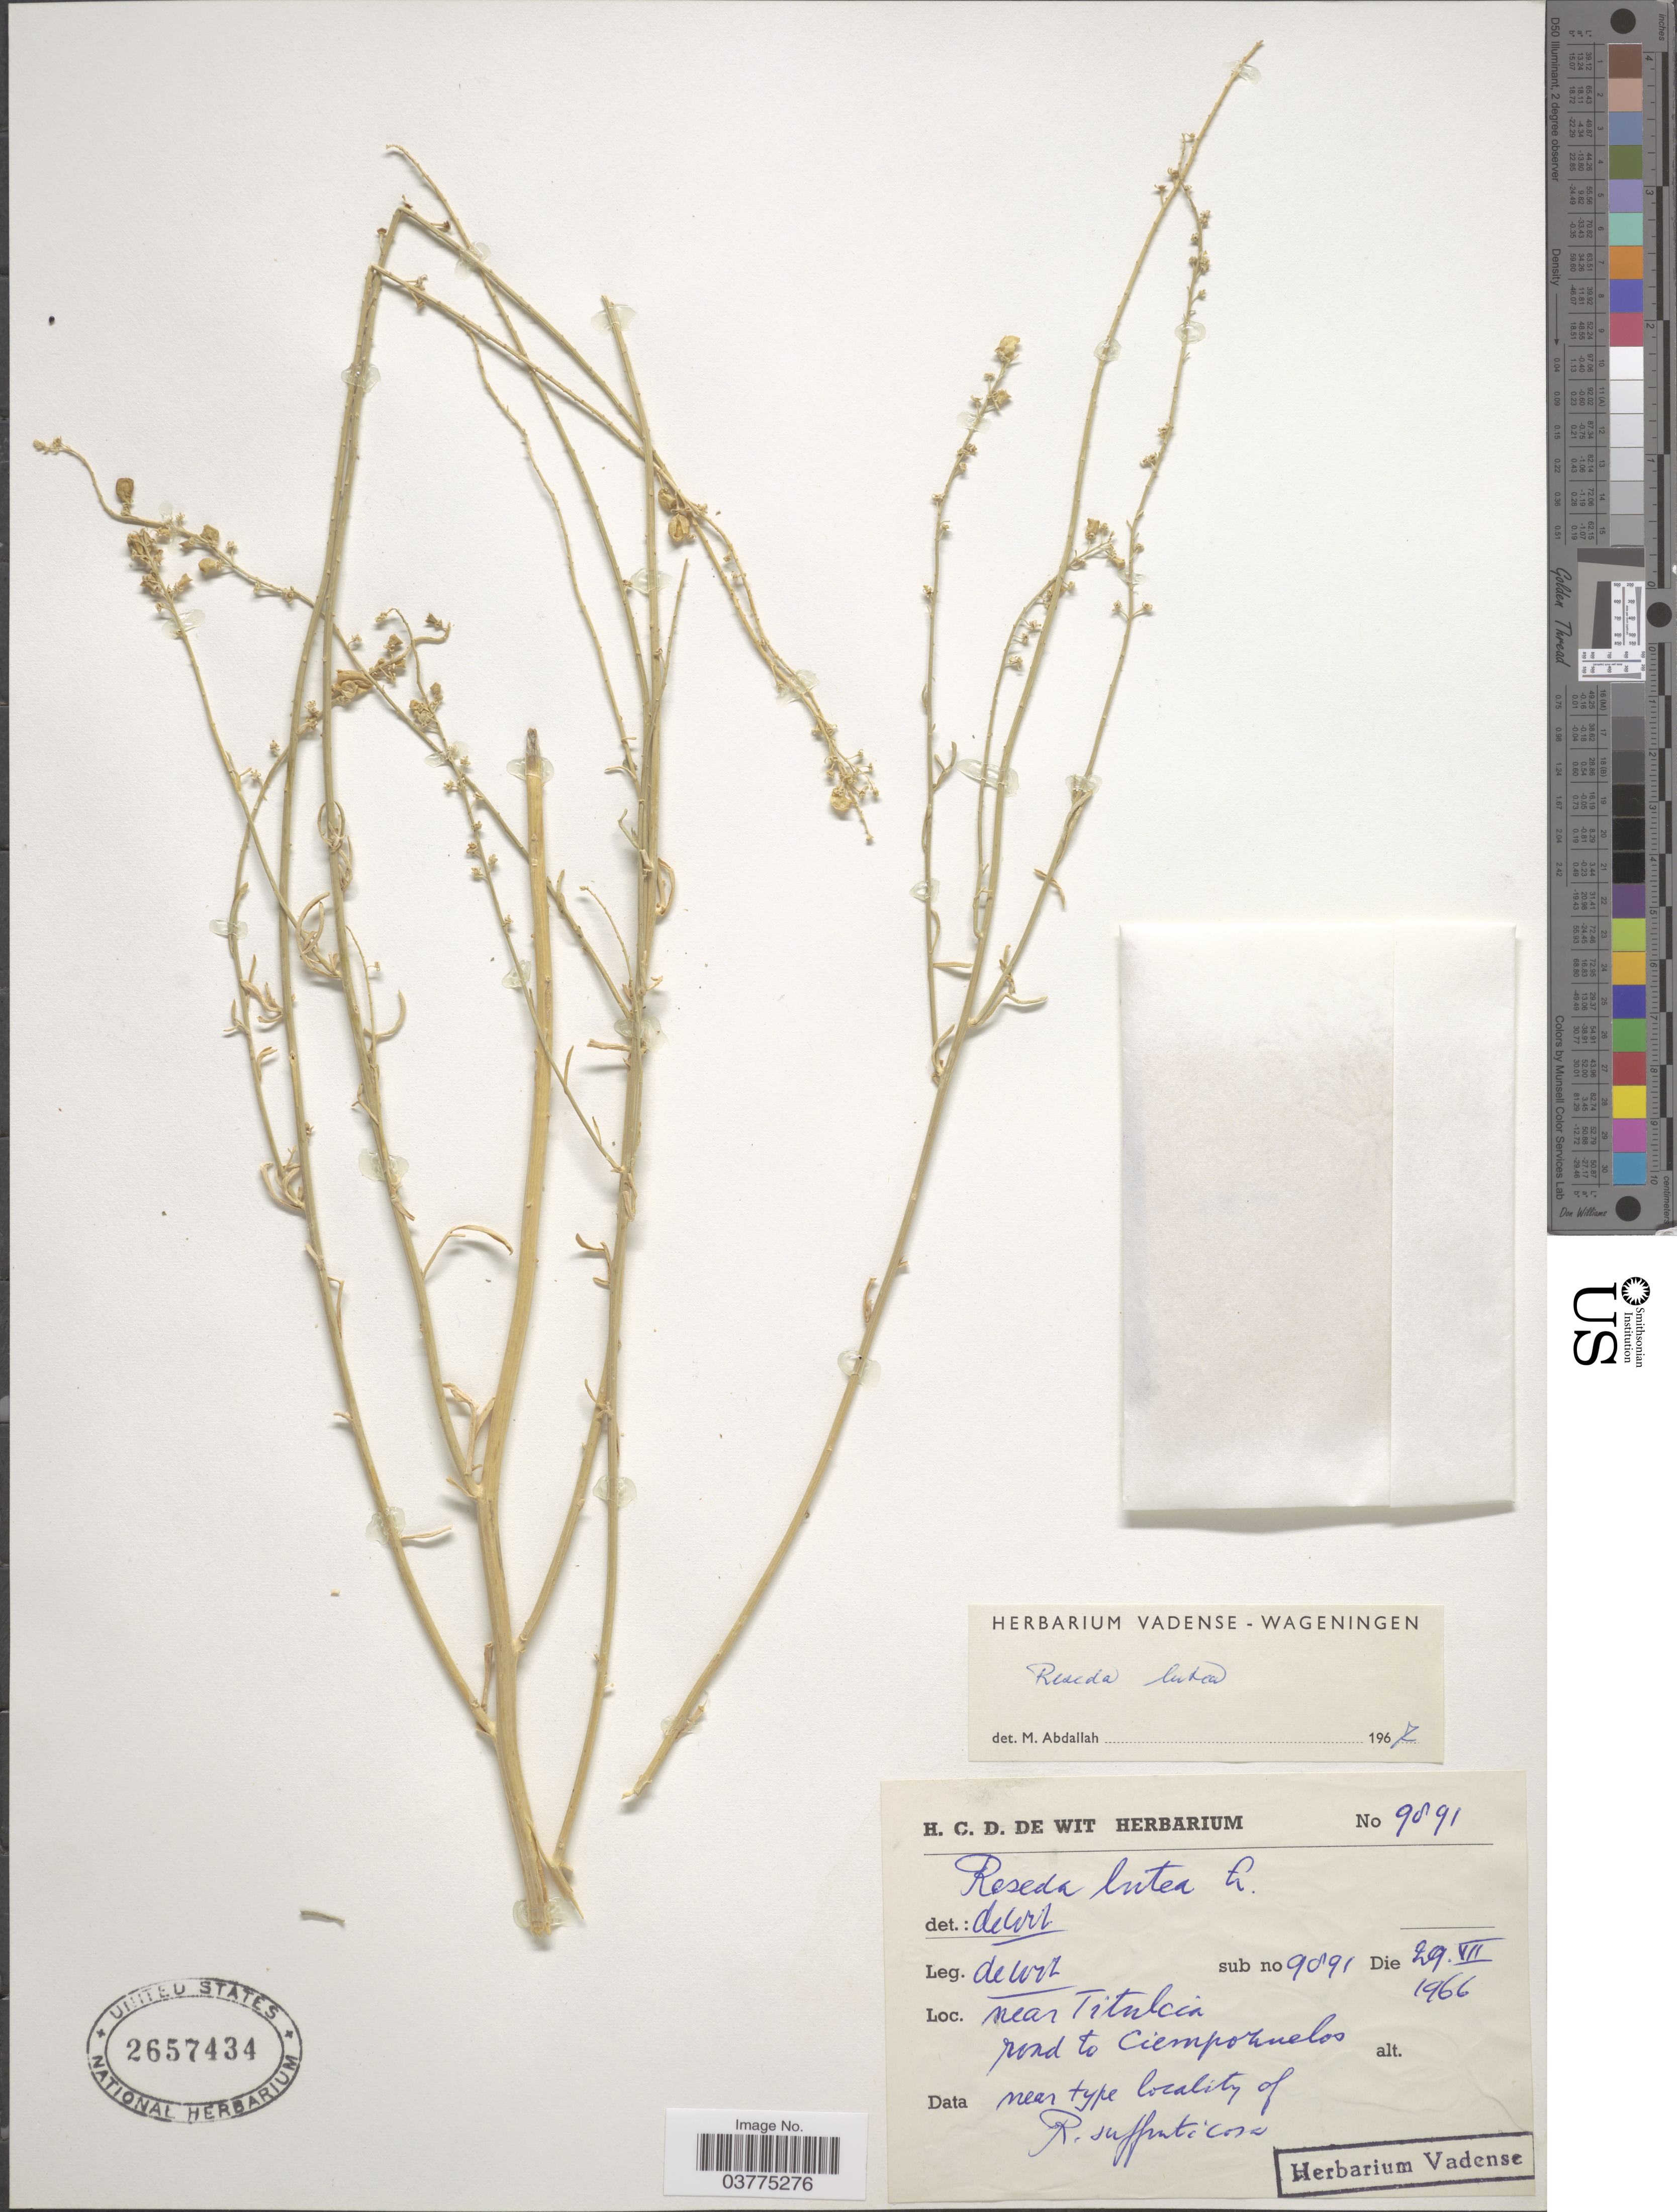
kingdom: Plantae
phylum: Tracheophyta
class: Magnoliopsida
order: Brassicales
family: Resedaceae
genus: Reseda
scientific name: Reseda lutea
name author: L.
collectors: H. de Wit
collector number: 9891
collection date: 1966-07-29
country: Spain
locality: Near Titulcia road to Ciempozuelos.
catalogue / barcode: US 2657434